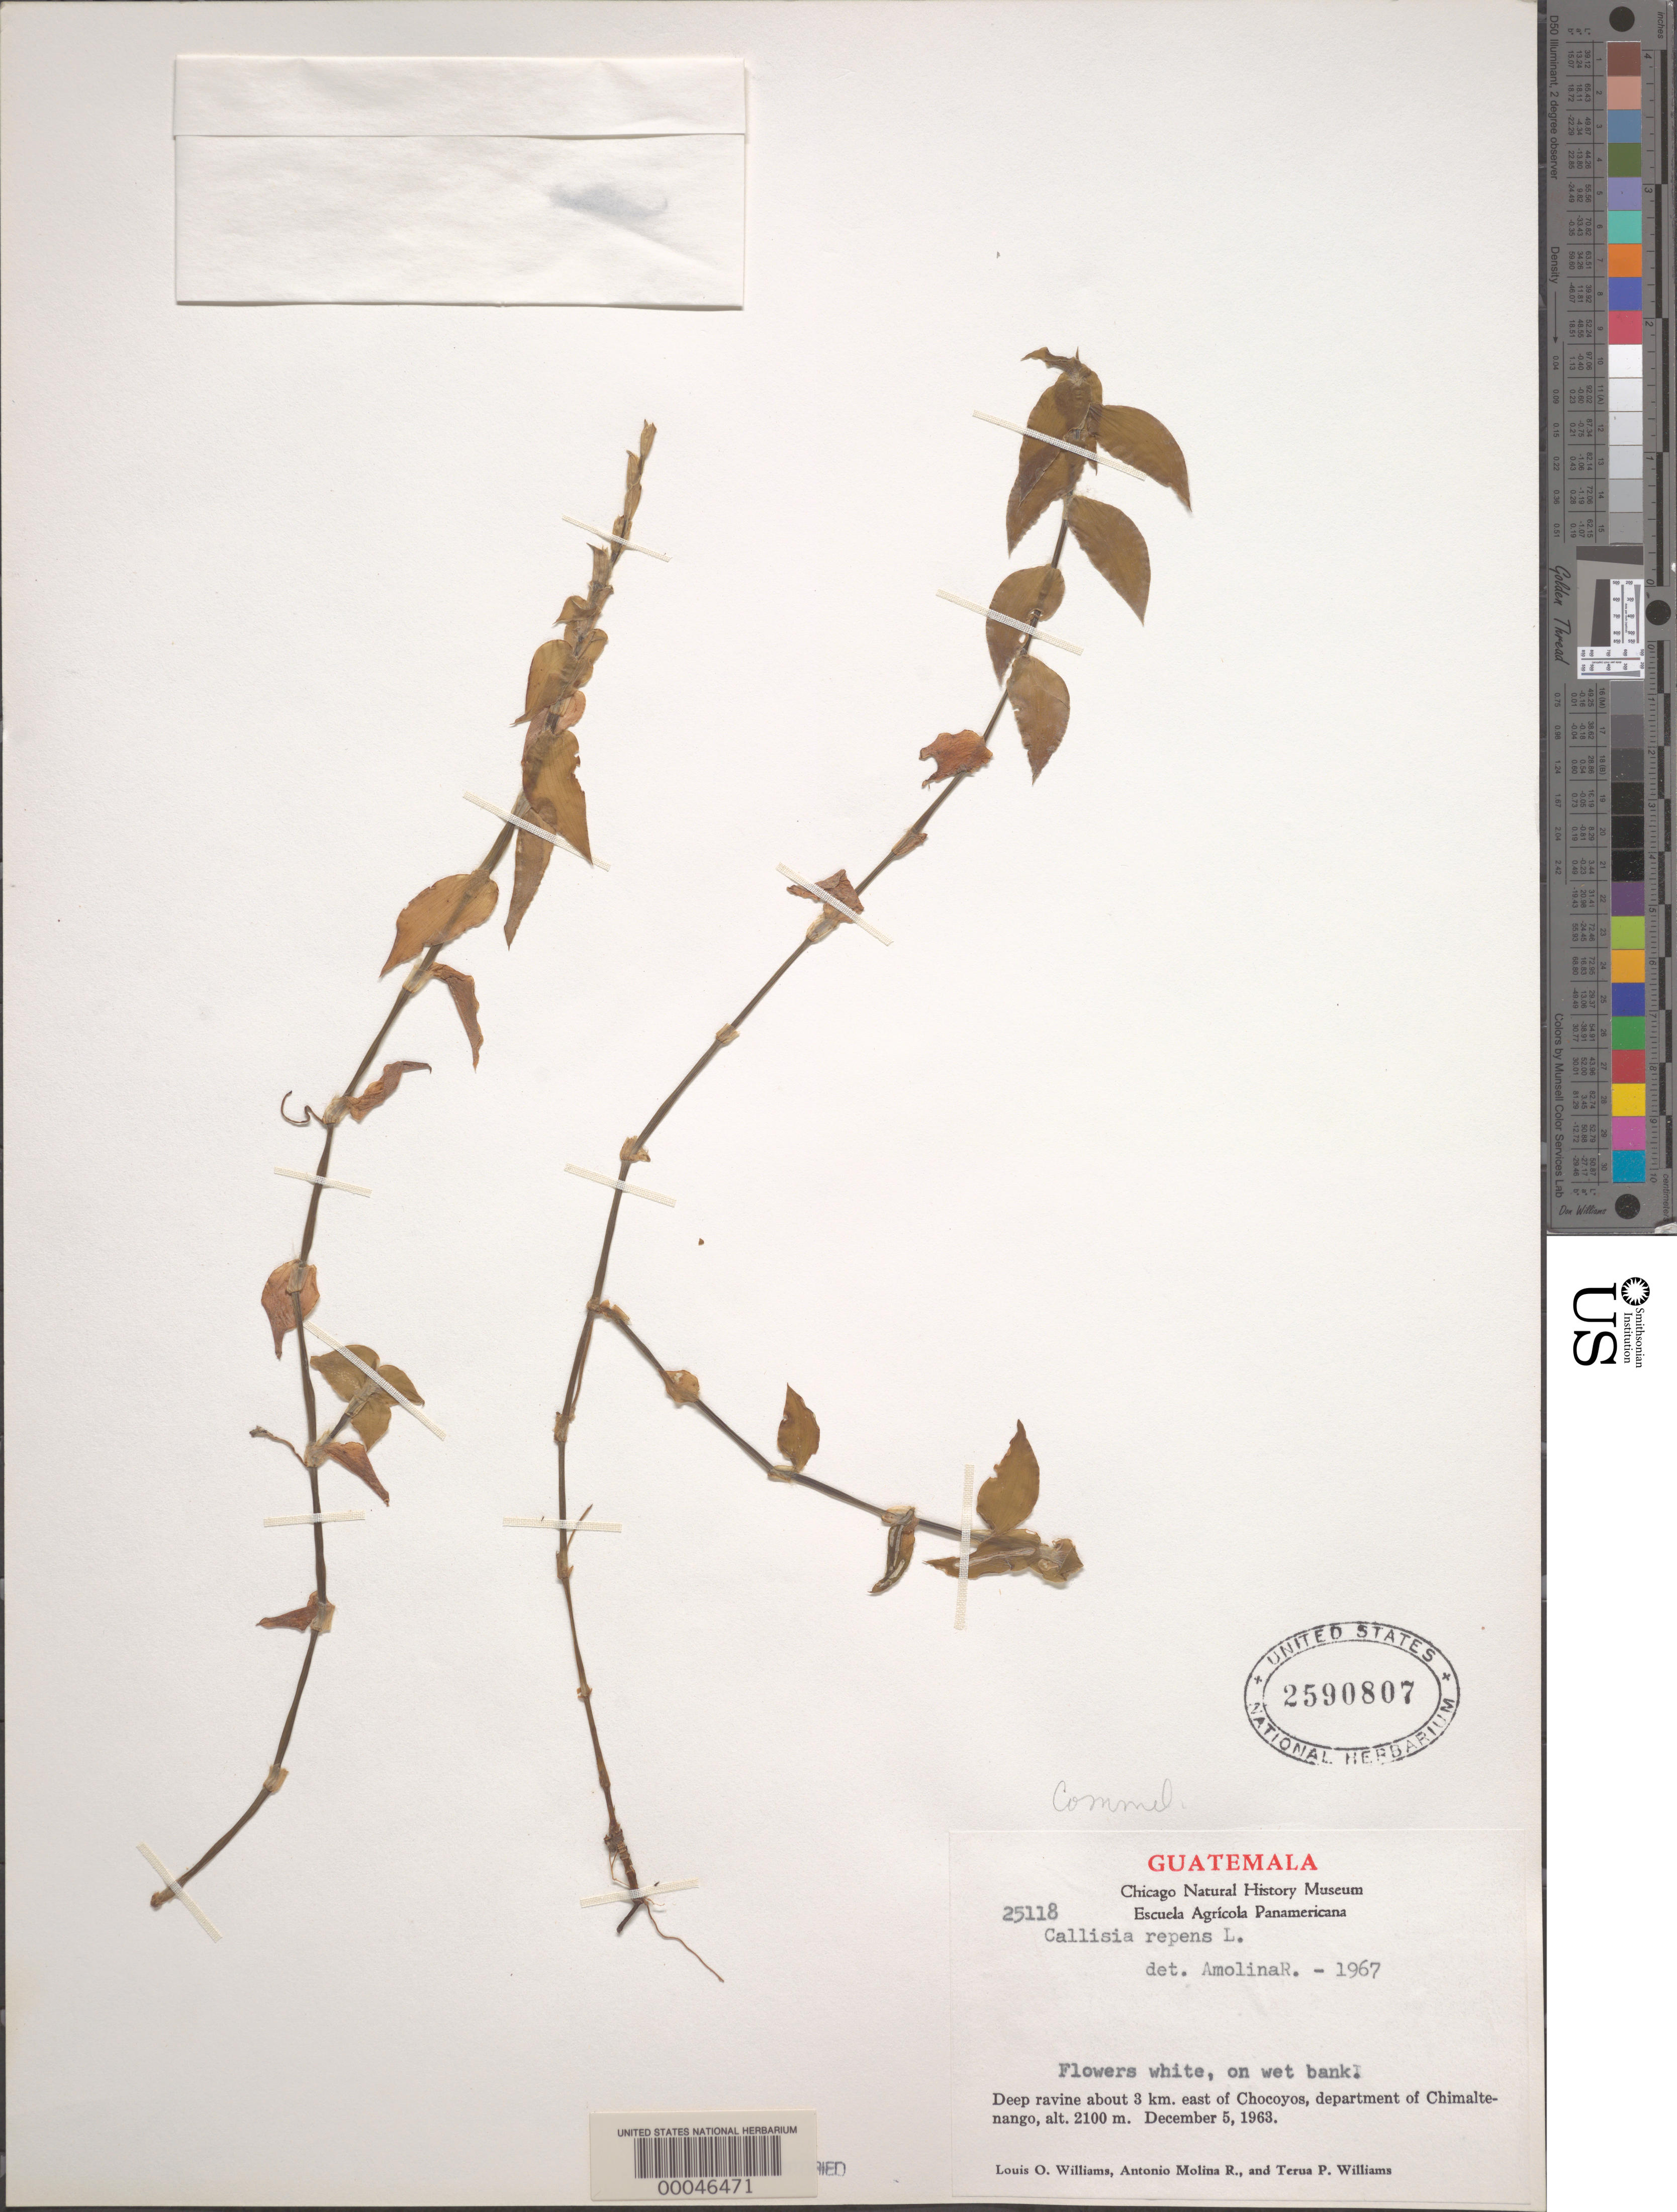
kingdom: Plantae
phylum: Tracheophyta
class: Liliopsida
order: Commelinales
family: Commelinaceae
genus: Callisia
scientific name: Callisia repens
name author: (Jacq.) L.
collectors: L. O. Williams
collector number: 25118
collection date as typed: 05 Dec 1963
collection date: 1963-12-05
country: Guatemala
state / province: Chimaltenango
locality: E of Chocoyos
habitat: Wet bank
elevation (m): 2100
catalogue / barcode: US 2590807